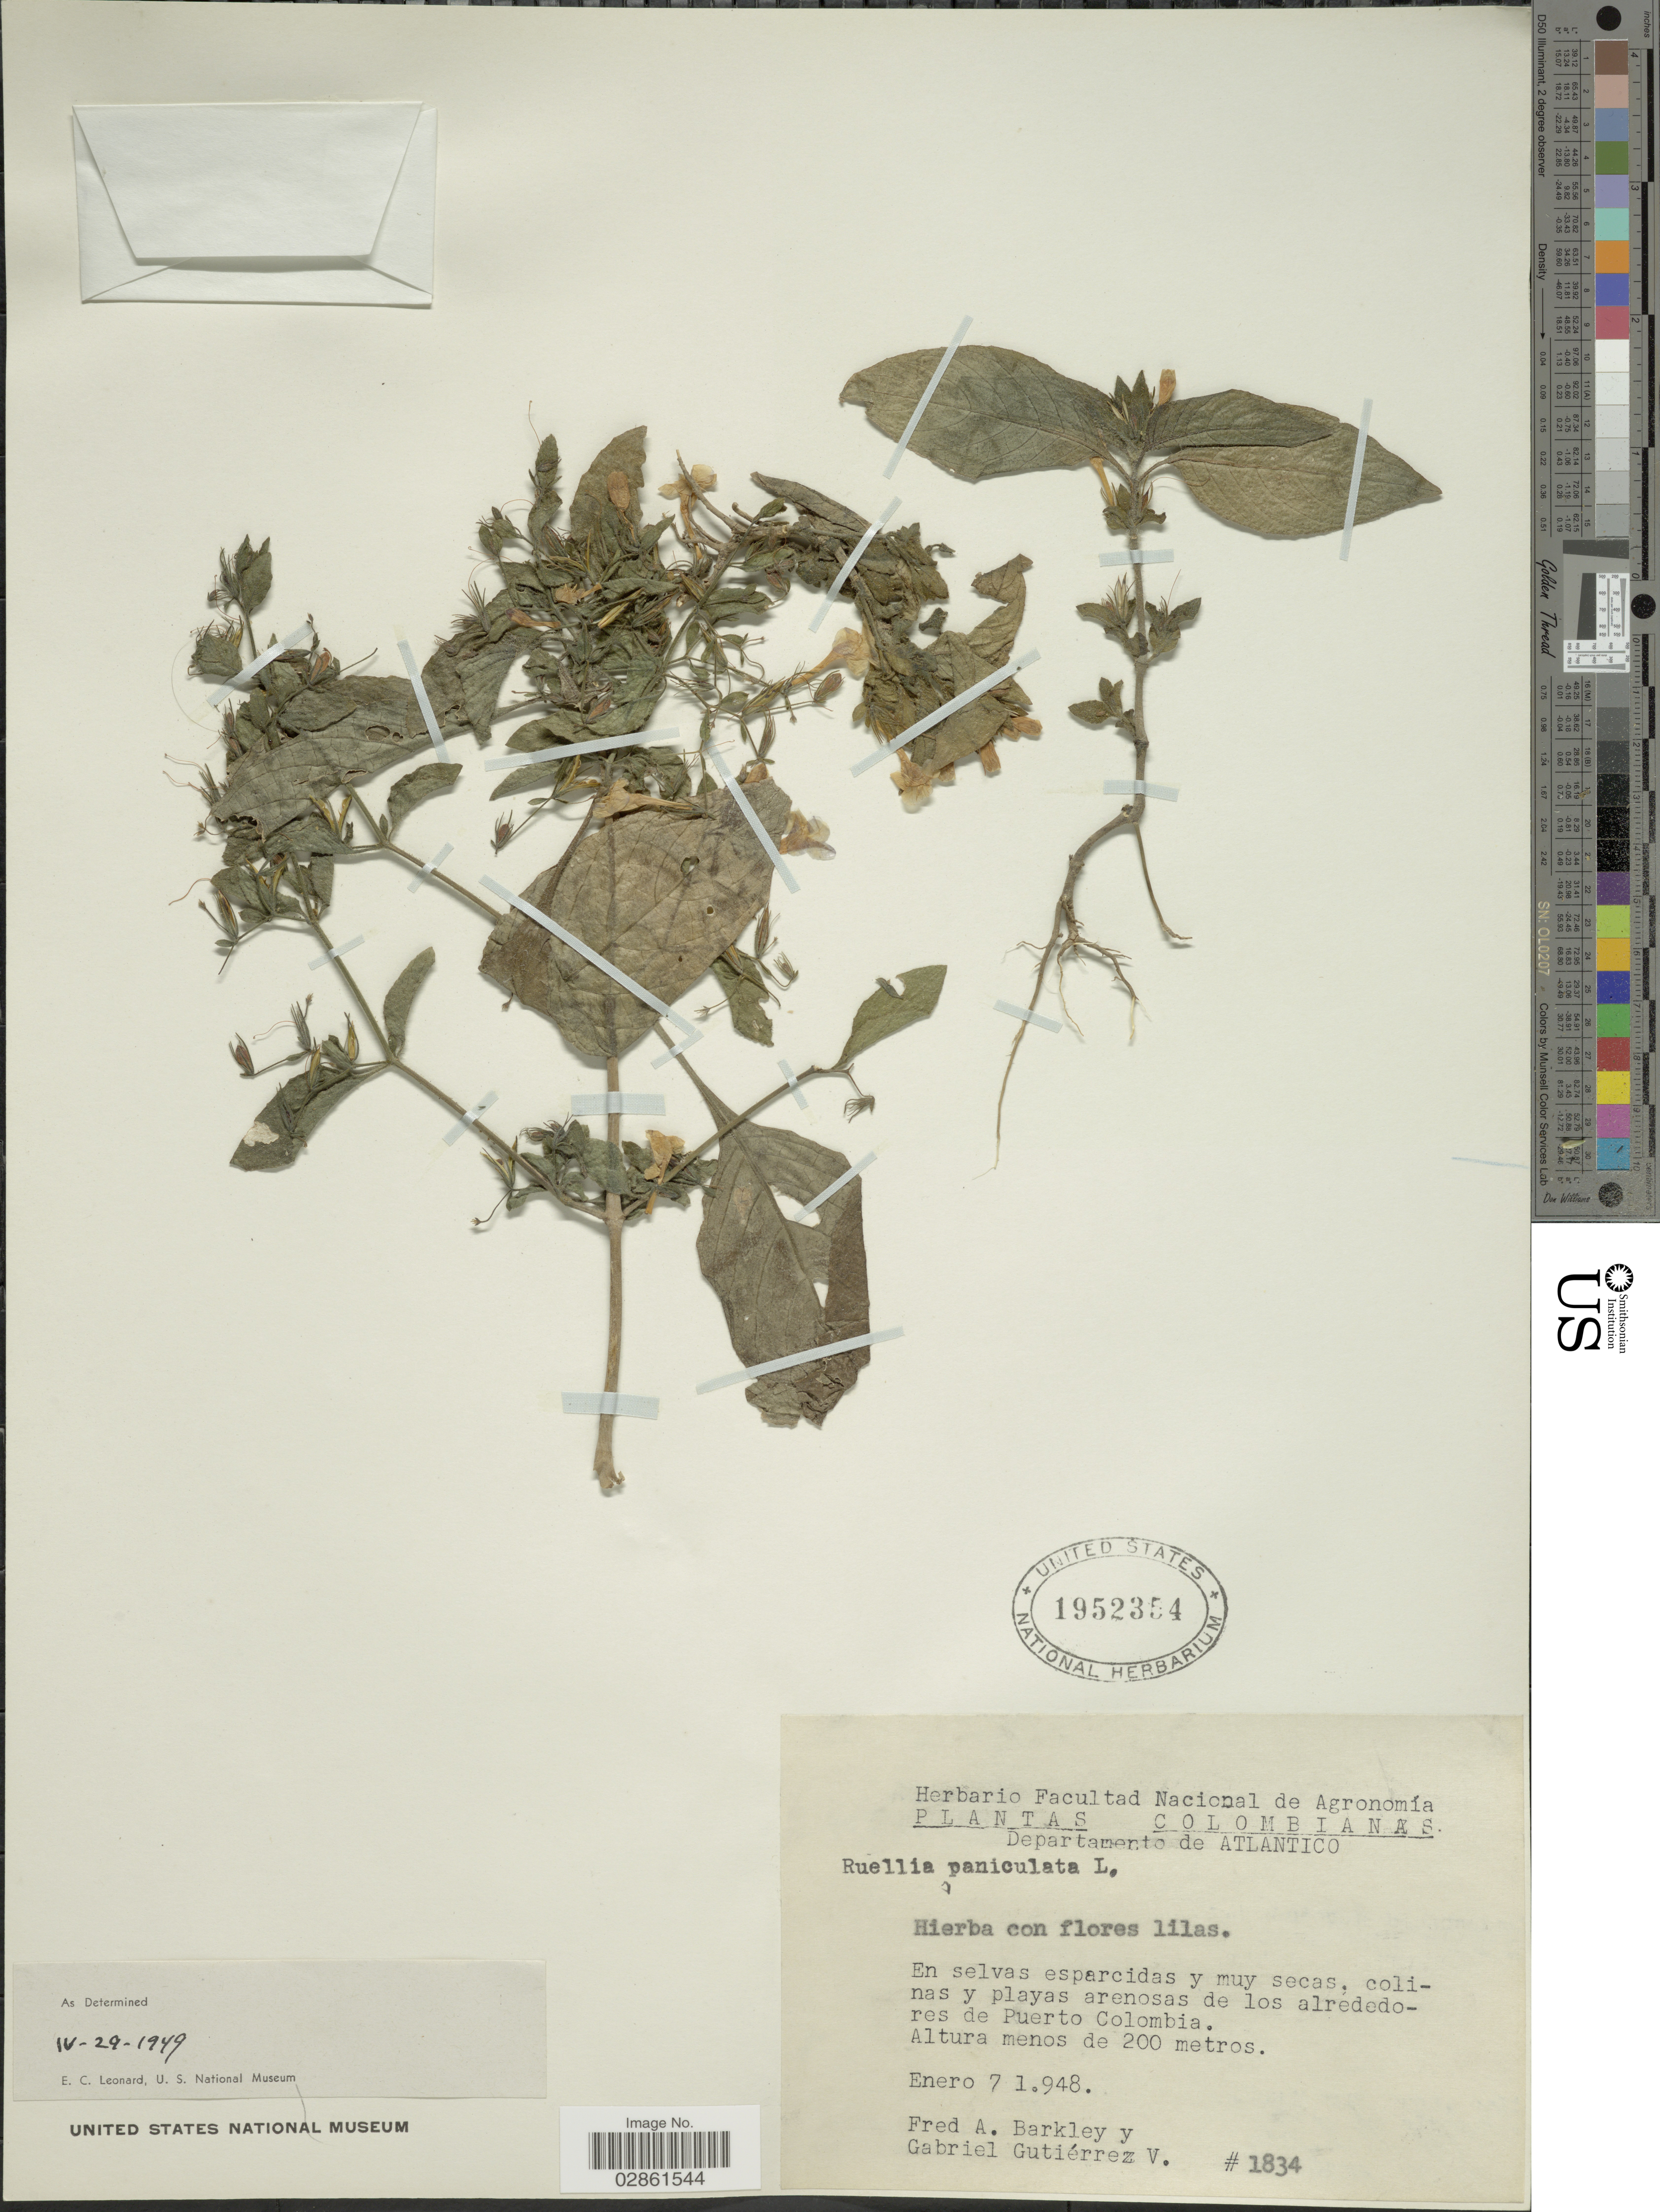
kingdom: Plantae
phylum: Tracheophyta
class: Magnoliopsida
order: Lamiales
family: Acanthaceae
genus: Ruellia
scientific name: Ruellia paniculata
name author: L.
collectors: F. A. Barkley & G. Gutiérrez V.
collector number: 1834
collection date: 1948-01-07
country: Colombia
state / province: Atlántico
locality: Departamento de Atlantico. Colinas y playas arenosas de los alrededores de Puerto Colombia.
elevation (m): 200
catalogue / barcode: US 1952354